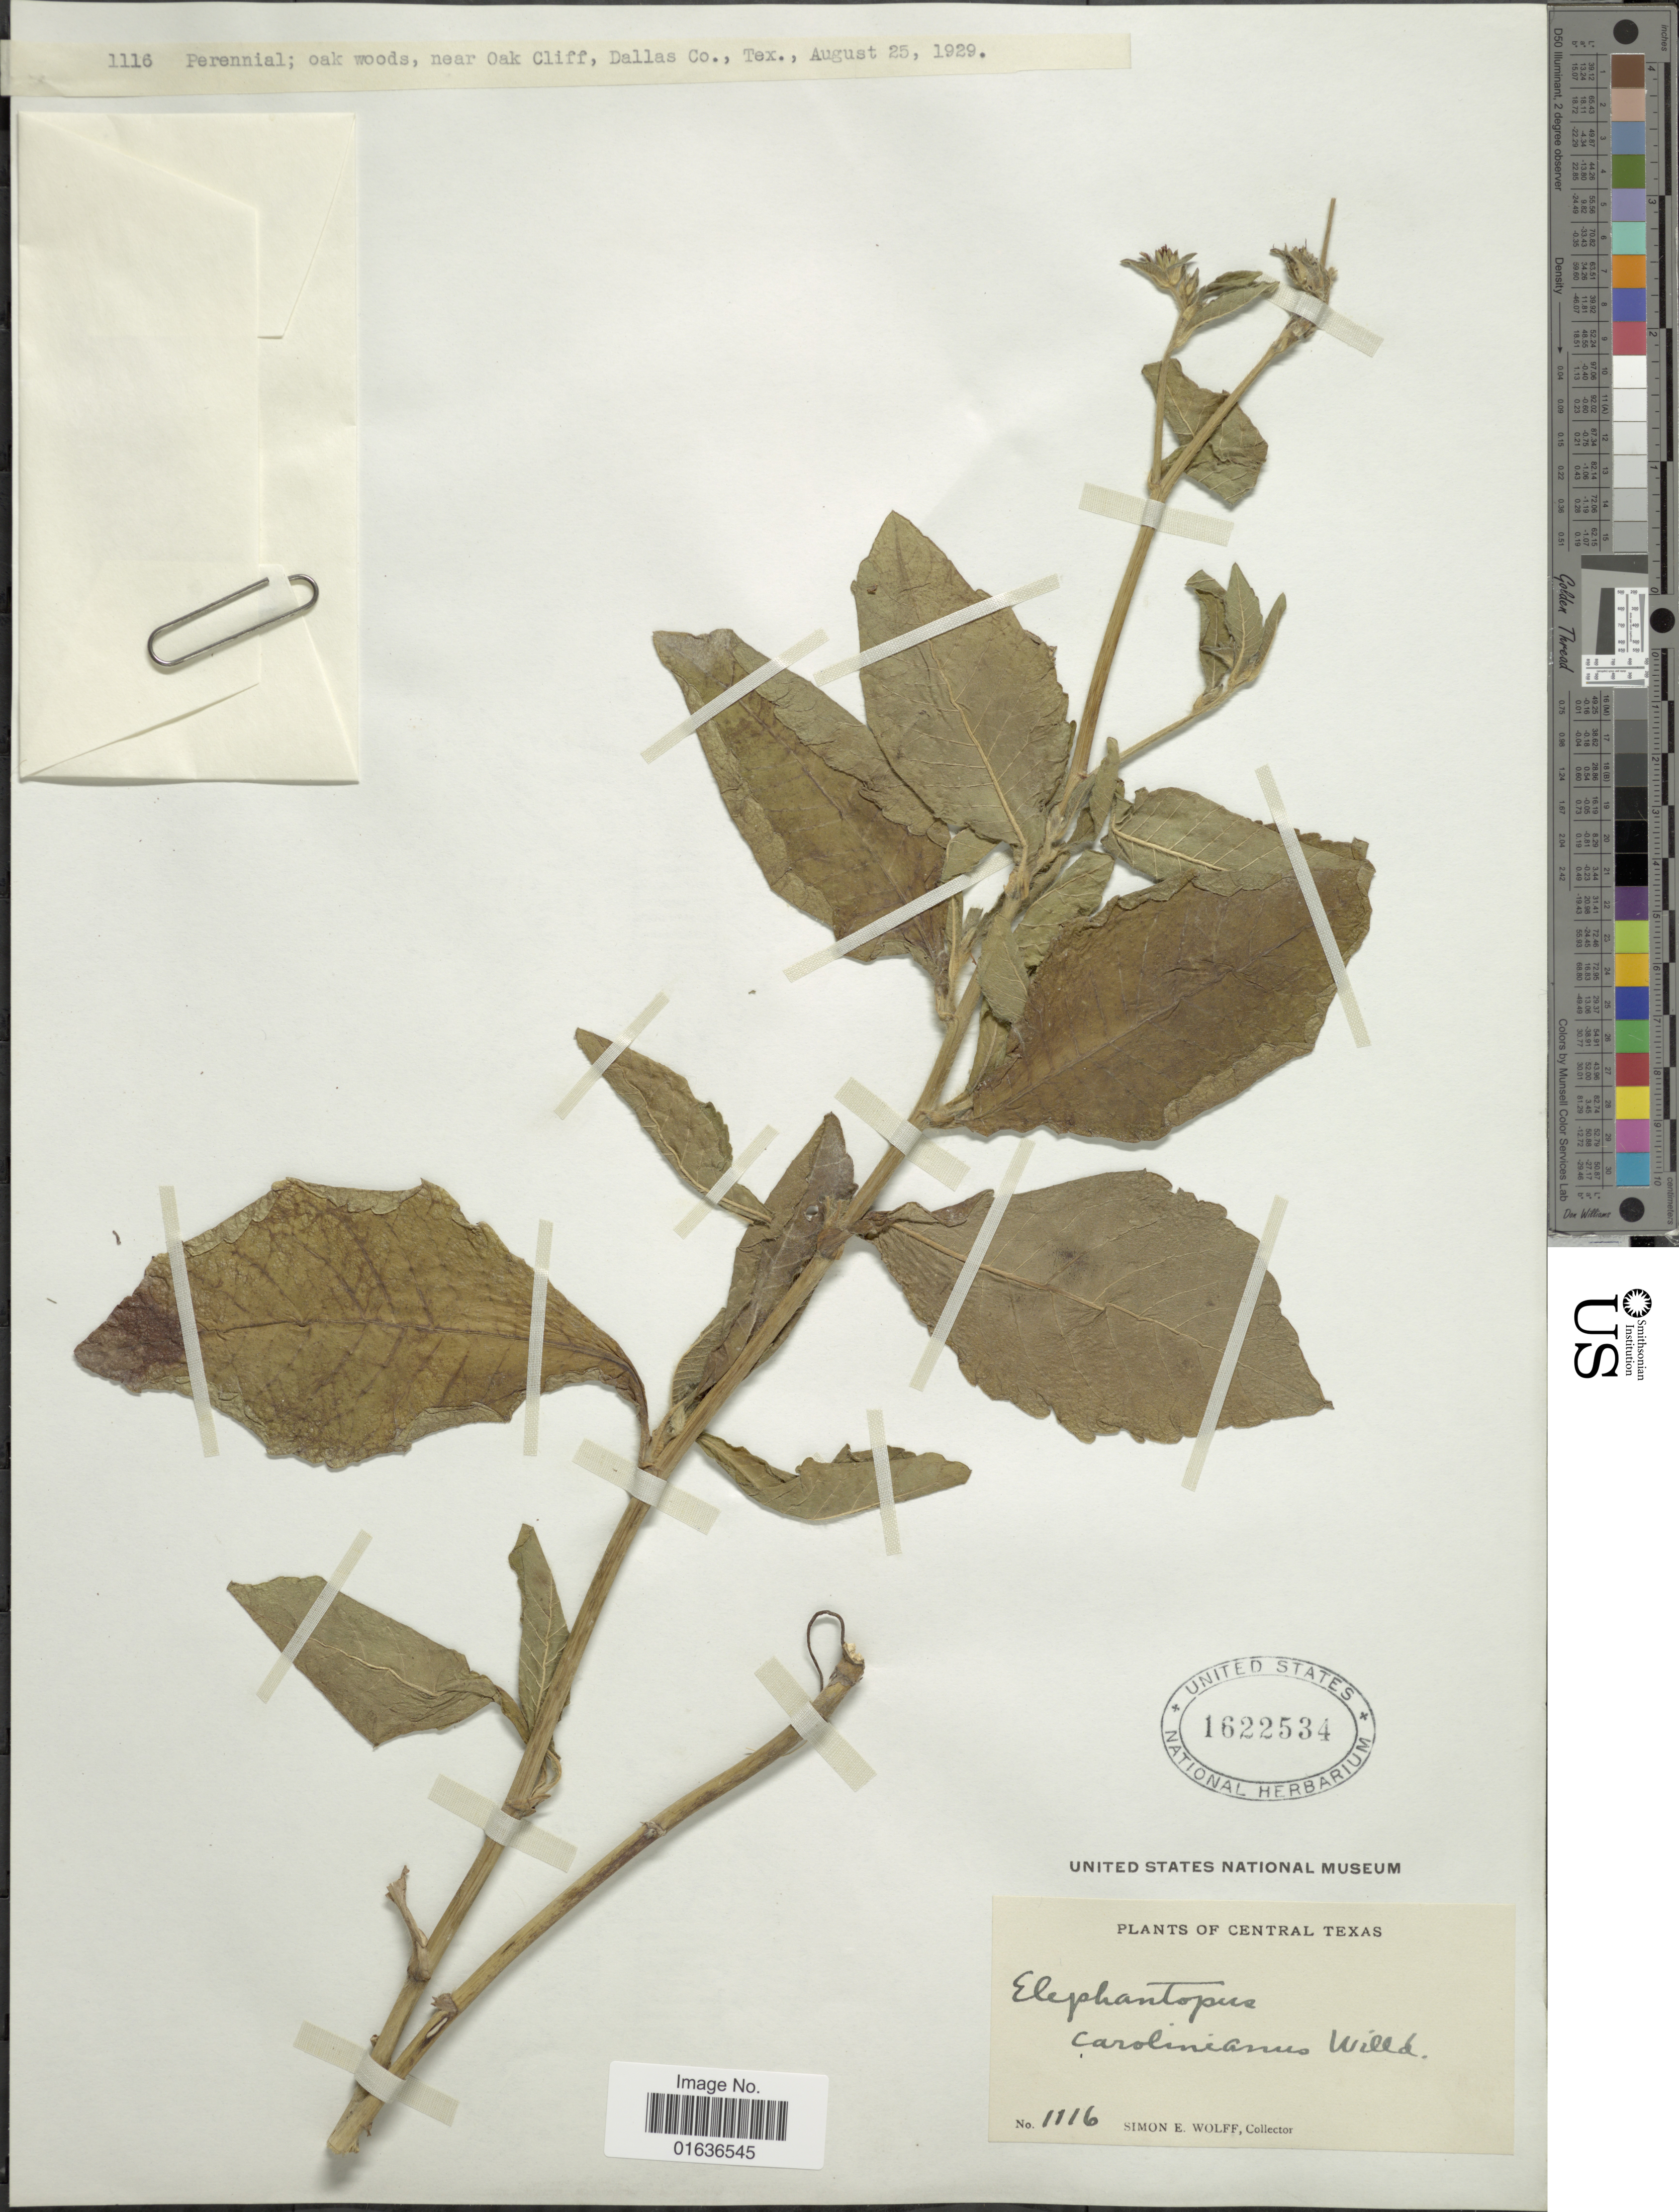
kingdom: Plantae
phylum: Tracheophyta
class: Magnoliopsida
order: Asterales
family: Asteraceae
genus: Elephantopus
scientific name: Elephantopus carolinianus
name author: Raeusch.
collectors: S. E. Wolff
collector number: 1116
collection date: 1929-08-25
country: United States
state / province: Texas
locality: Central Texas, oak woods, near Oak Cliff, Dallas Co.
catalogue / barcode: US 1622534